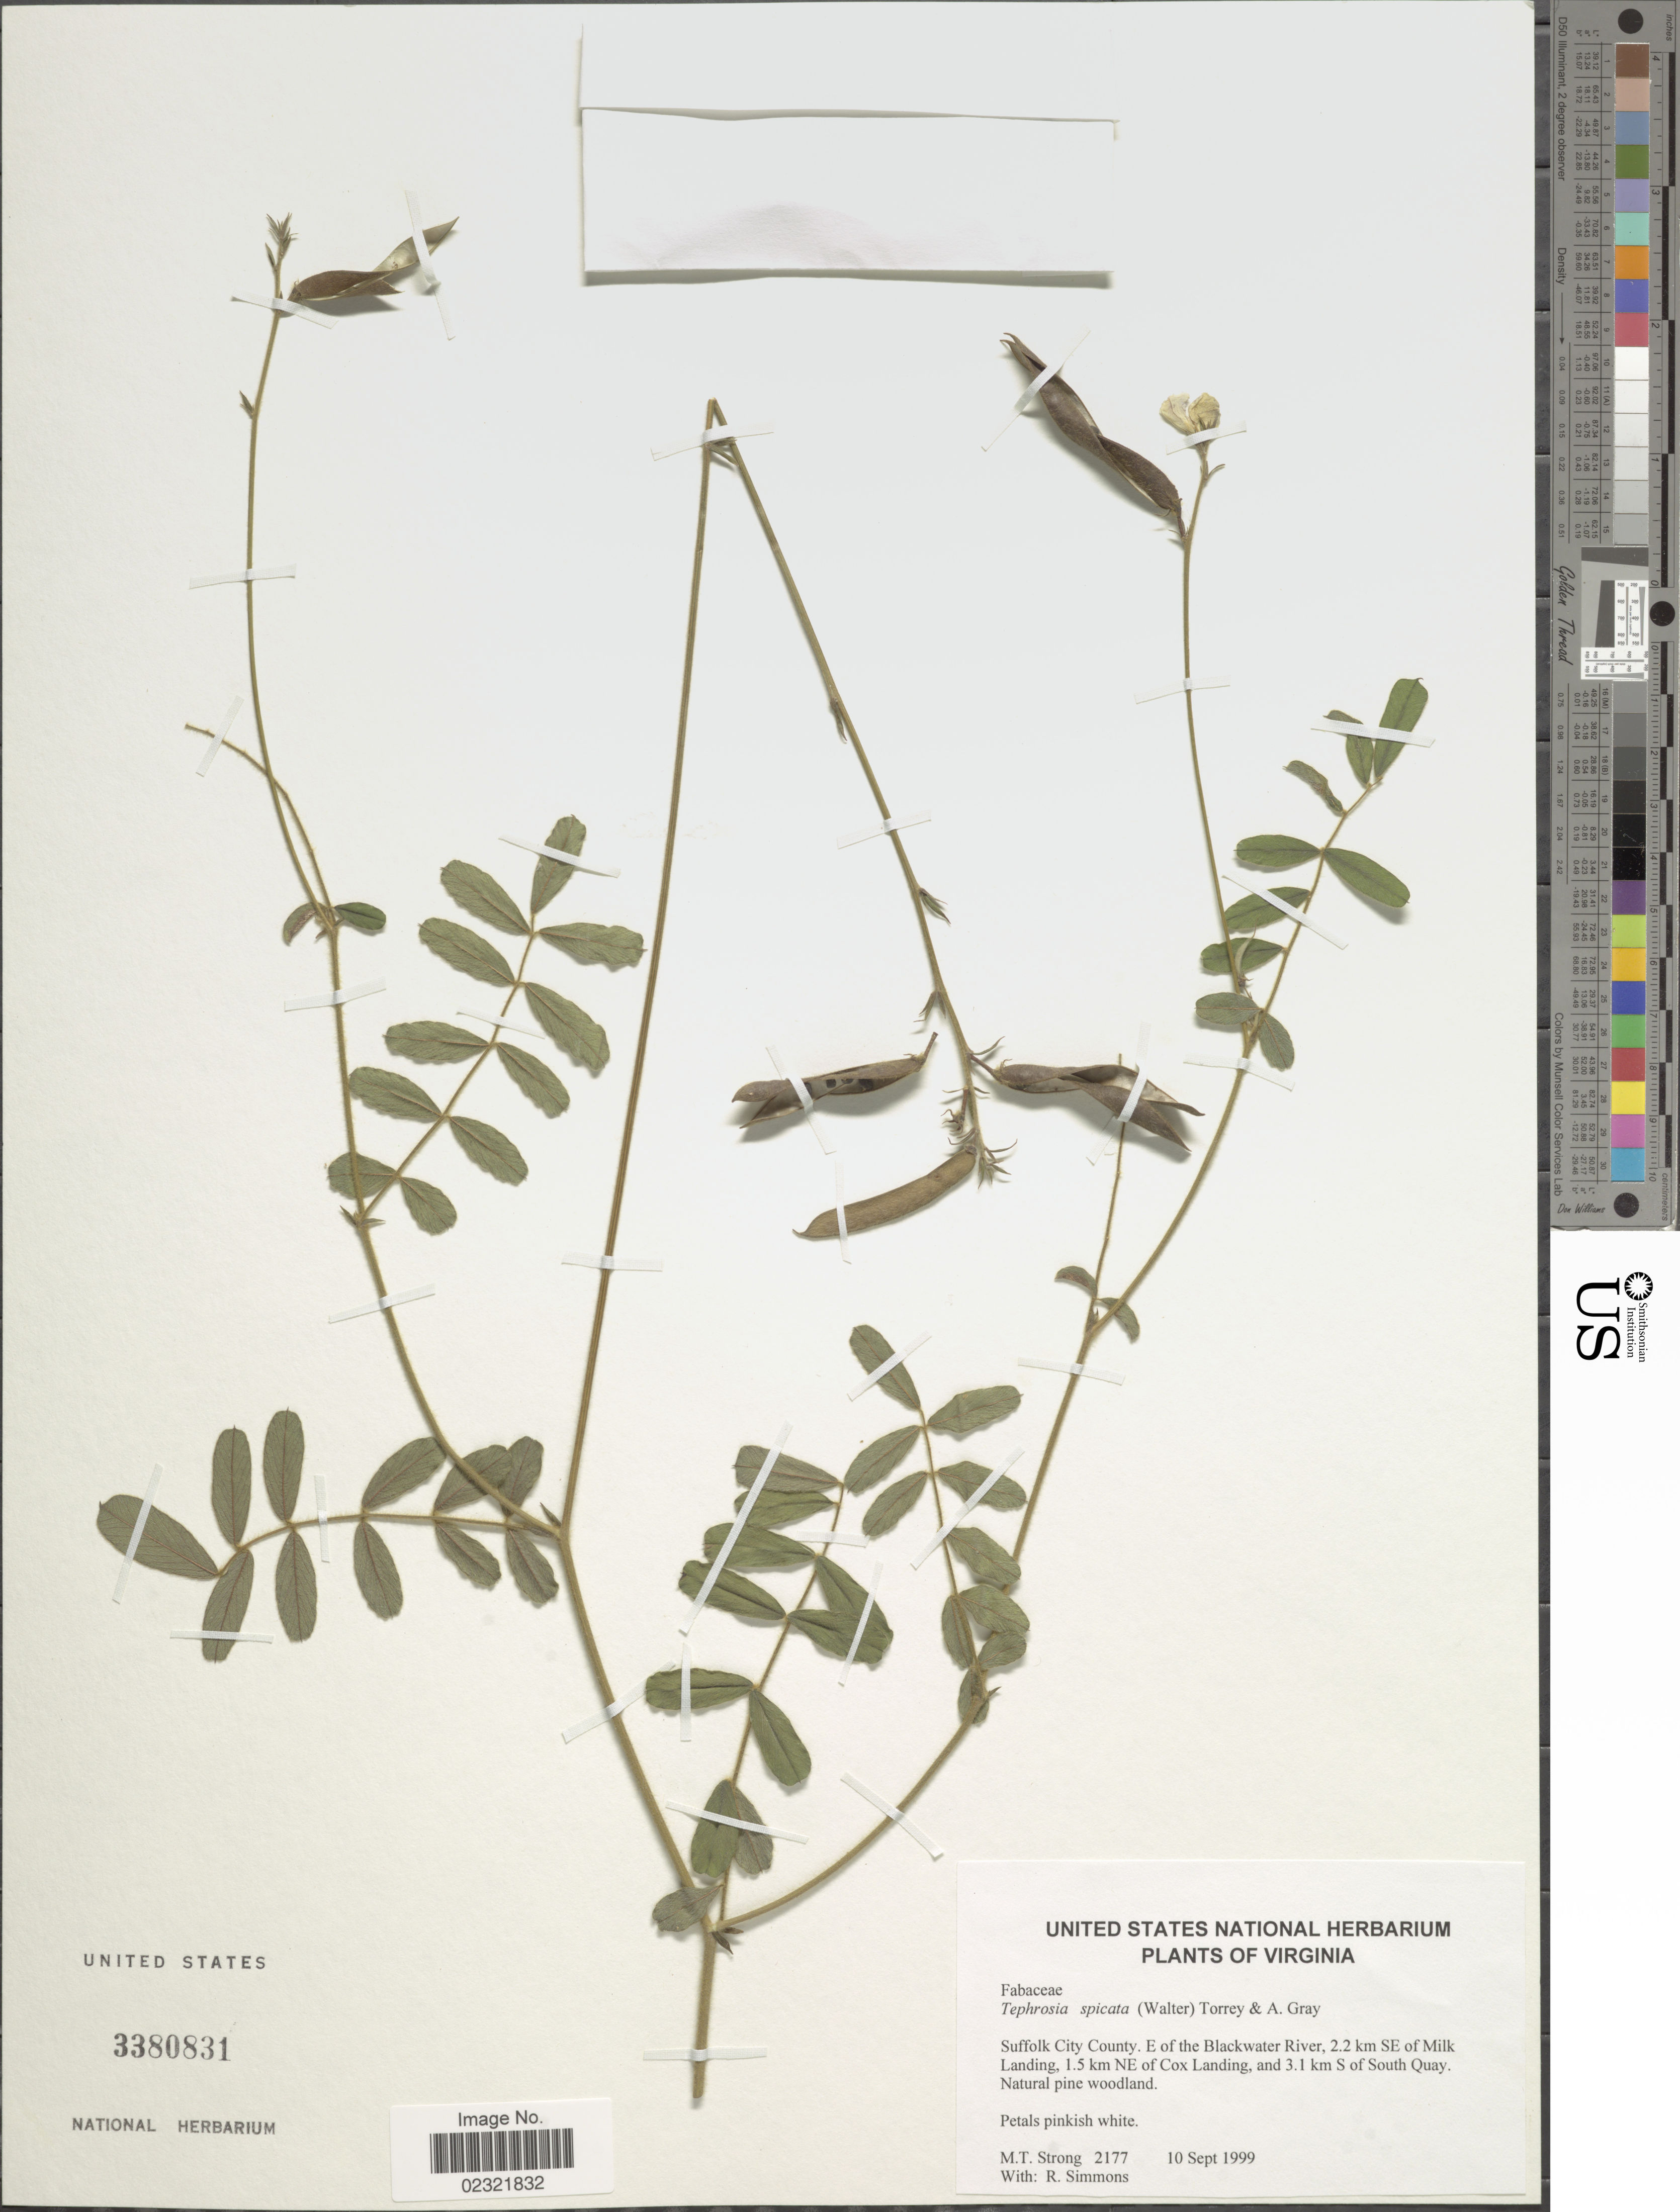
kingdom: Plantae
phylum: Tracheophyta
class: Magnoliopsida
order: Fabales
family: Fabaceae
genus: Tephrosia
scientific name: Tephrosia spicata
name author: (Walter) Torr. & A. Gray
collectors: M. T. Strong & R. Simmons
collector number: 2177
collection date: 1999-09-10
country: United States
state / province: Virginia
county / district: City of Suffolk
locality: Suffolk City County, of the Blackwater River, 2.2 km SE of Milk Landing, 1.5 km NE of Cox Landing, and 3.1 km S of South Quay. Natural pine woodland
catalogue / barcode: US 3380831